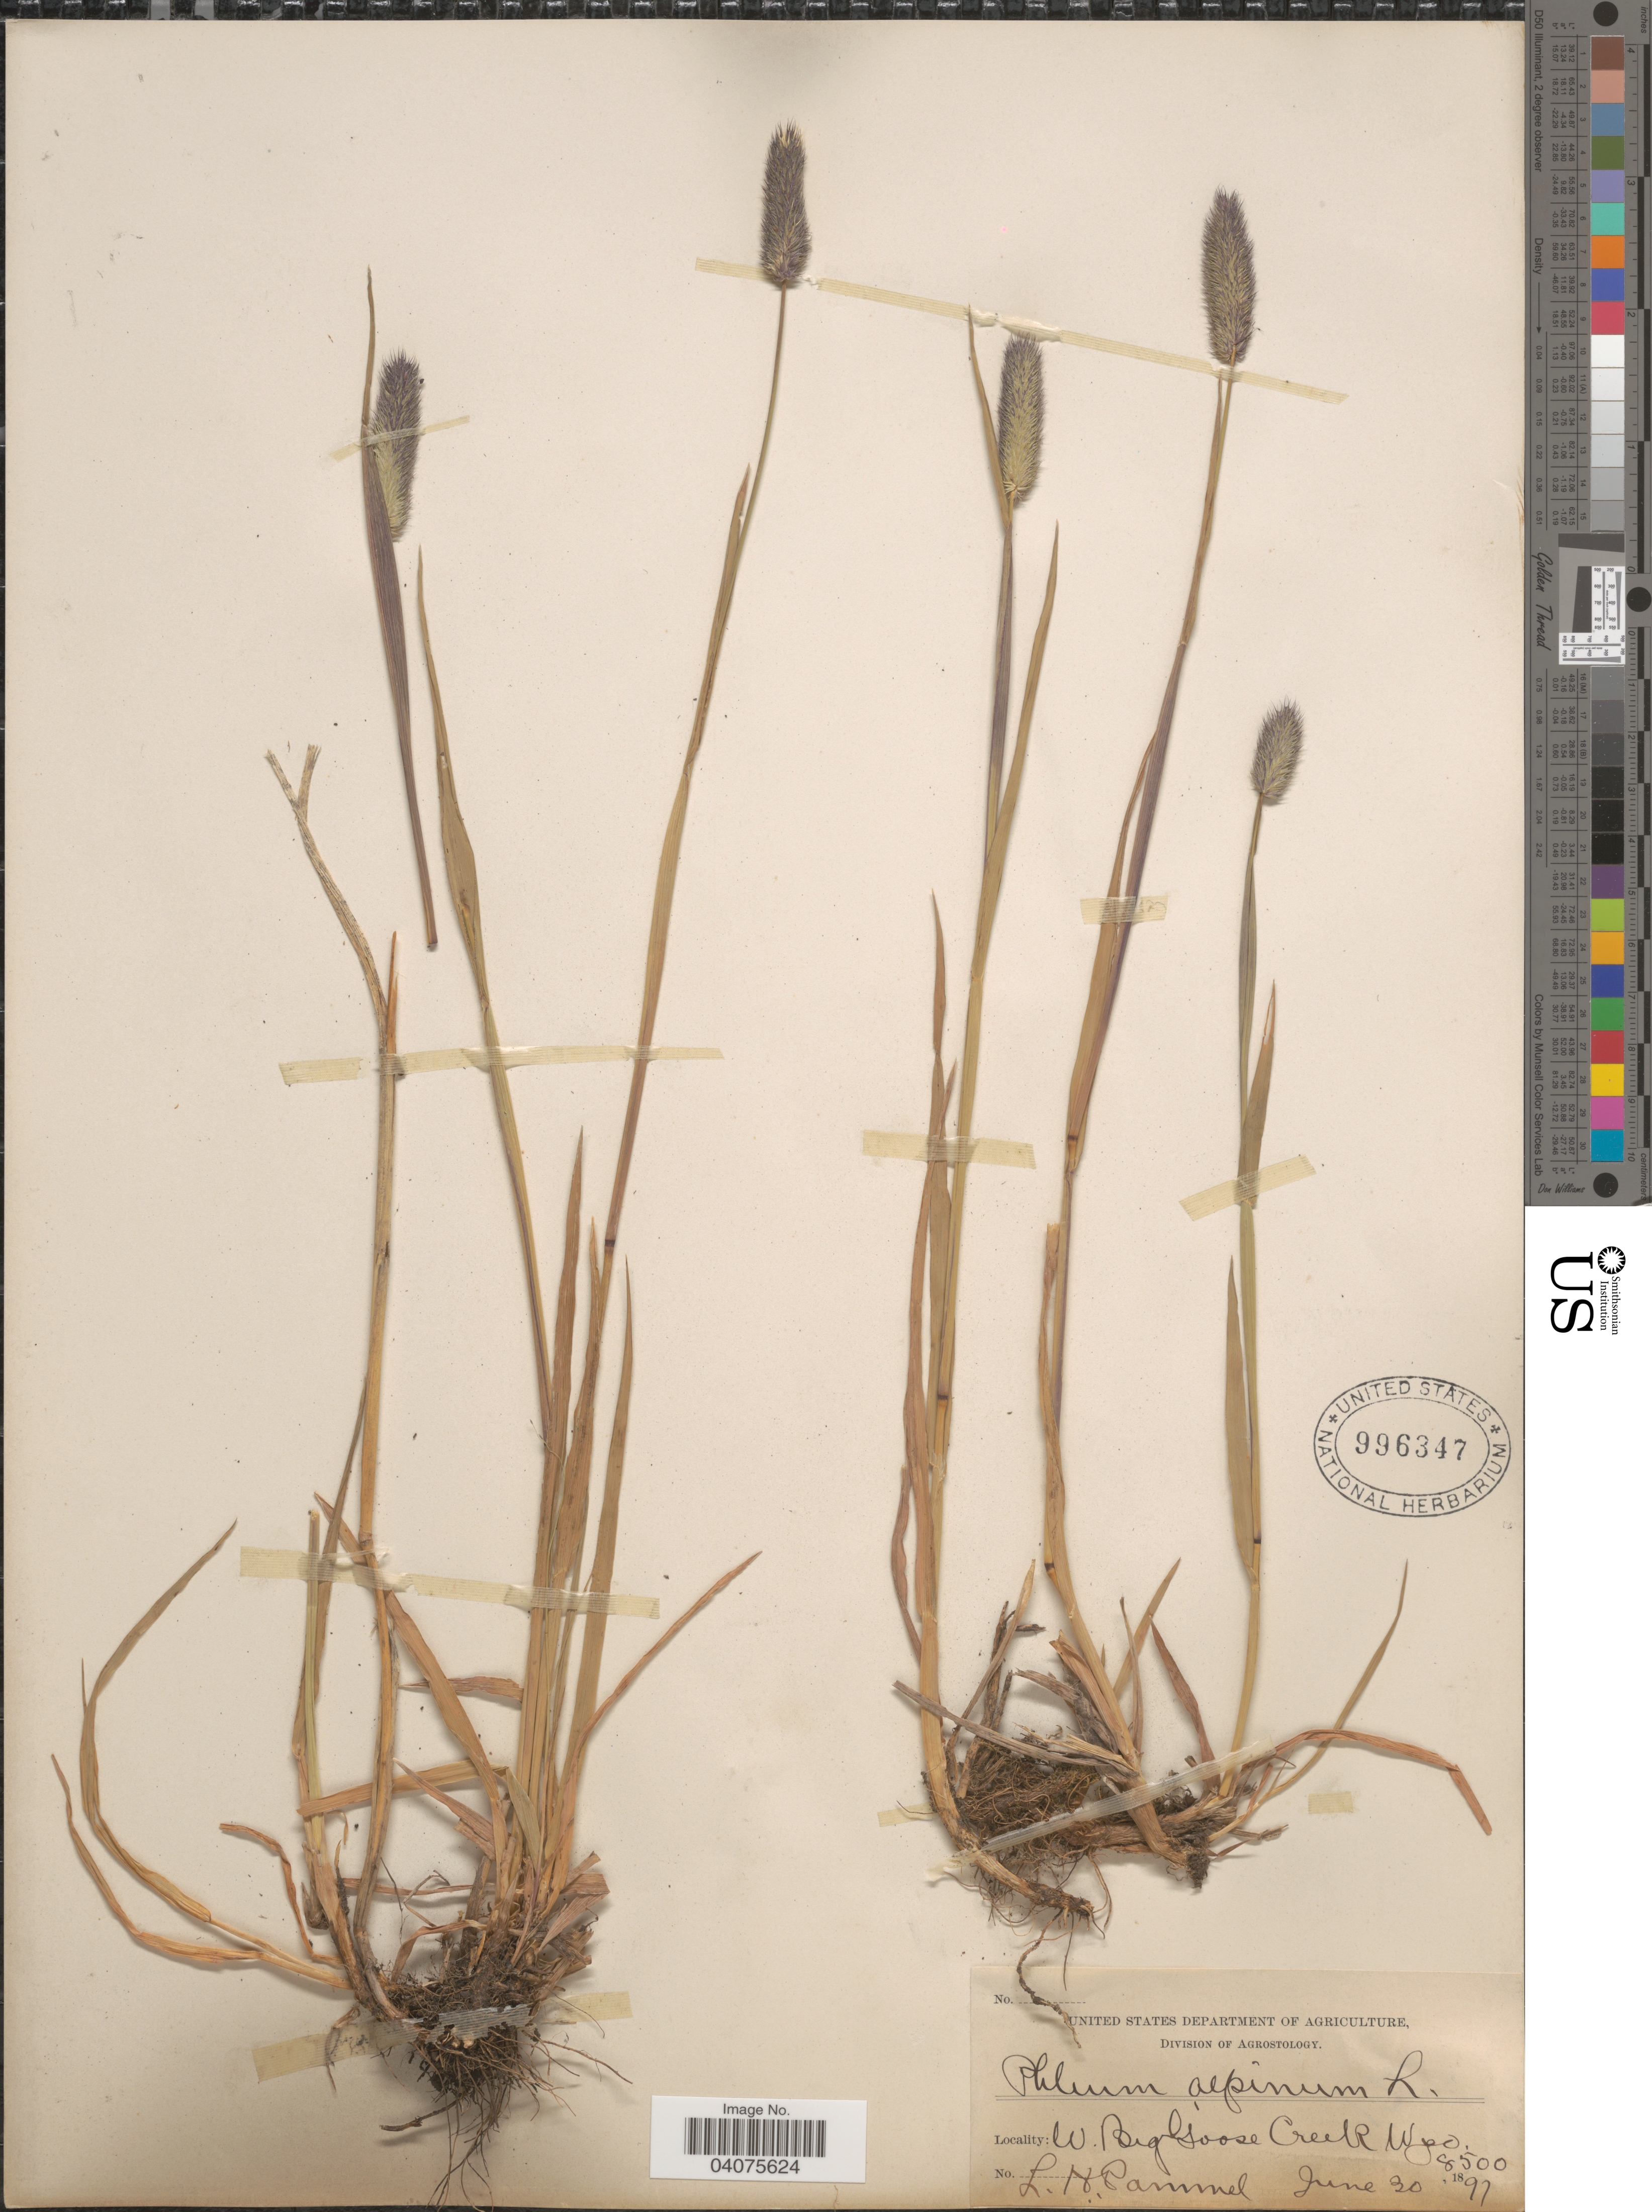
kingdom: Plantae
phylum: Tracheophyta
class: Liliopsida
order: Poales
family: Poaceae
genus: Phleum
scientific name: Phleum alpinum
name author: L.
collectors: L. Pammel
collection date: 1897-06-30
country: United States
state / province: Wyoming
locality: W. Big Goose Creek.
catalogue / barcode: US 996347